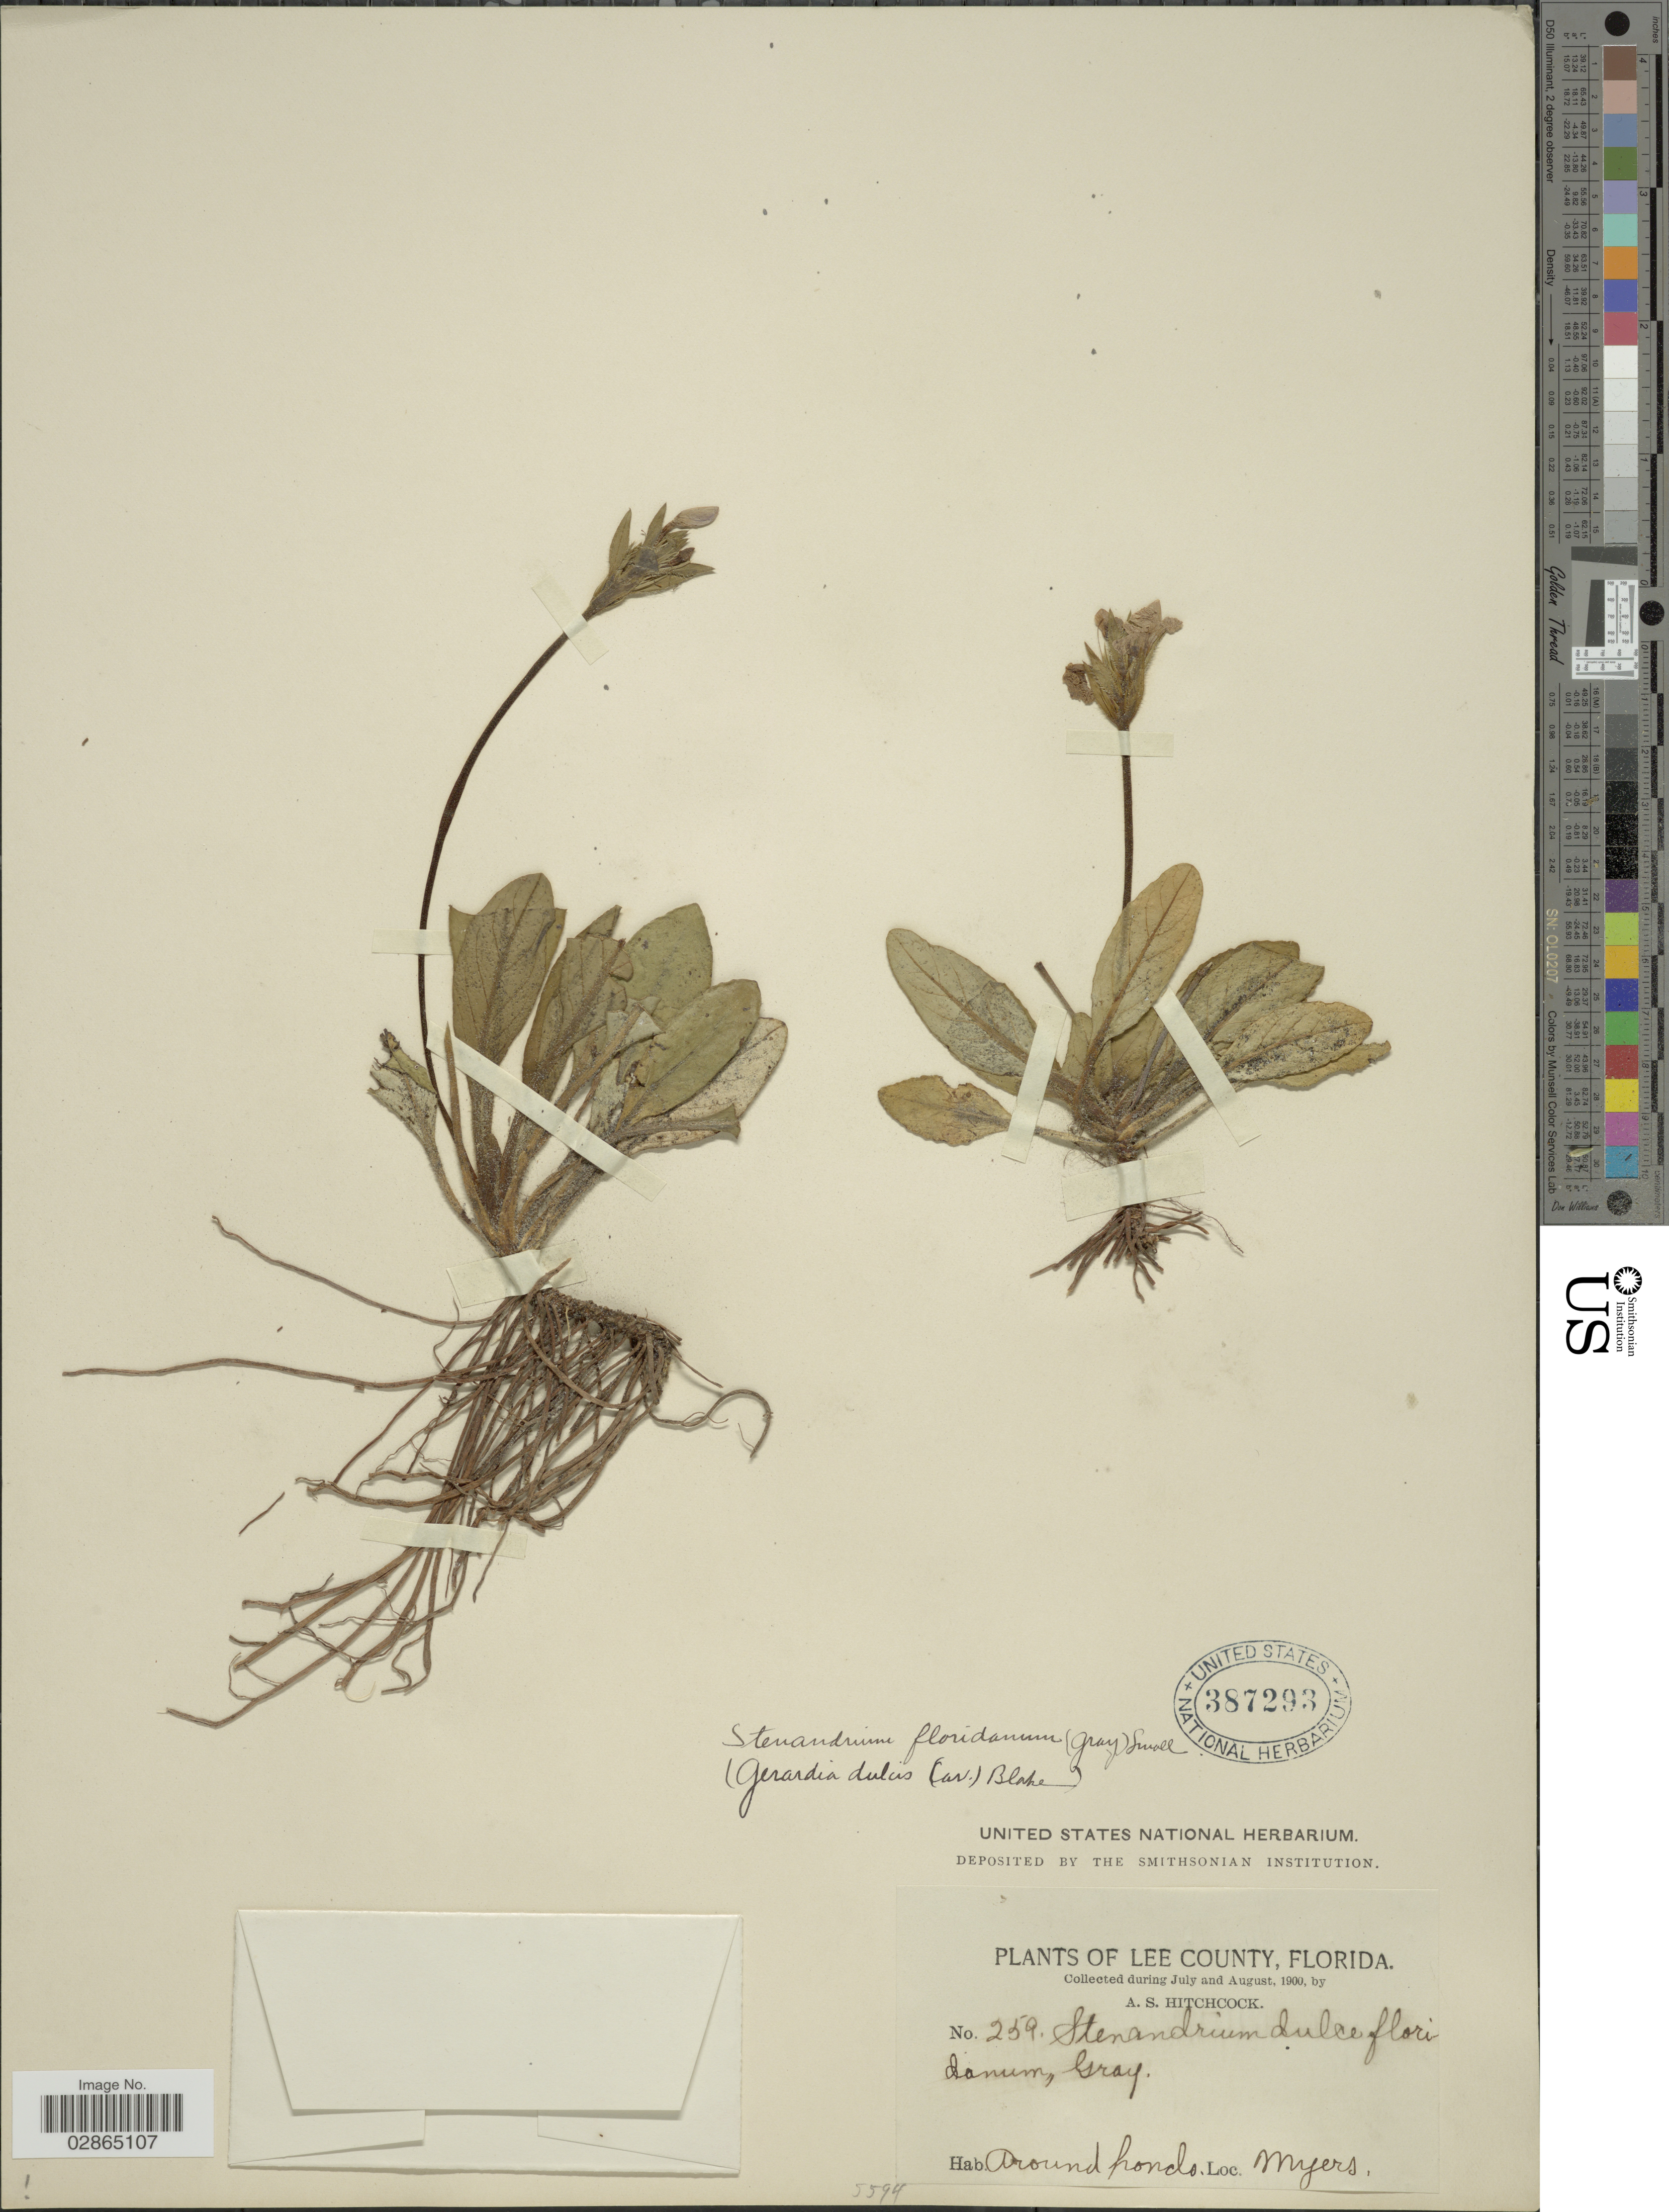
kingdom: Plantae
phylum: Tracheophyta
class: Magnoliopsida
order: Lamiales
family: Acanthaceae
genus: Stenandrium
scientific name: Stenandrium floridanum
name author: (A. Gray) Small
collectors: A. S. Hitchcock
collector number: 259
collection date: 1900-07/1900-08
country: United States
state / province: Florida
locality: Lee County. Around ponds. Myers.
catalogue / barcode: US 387293